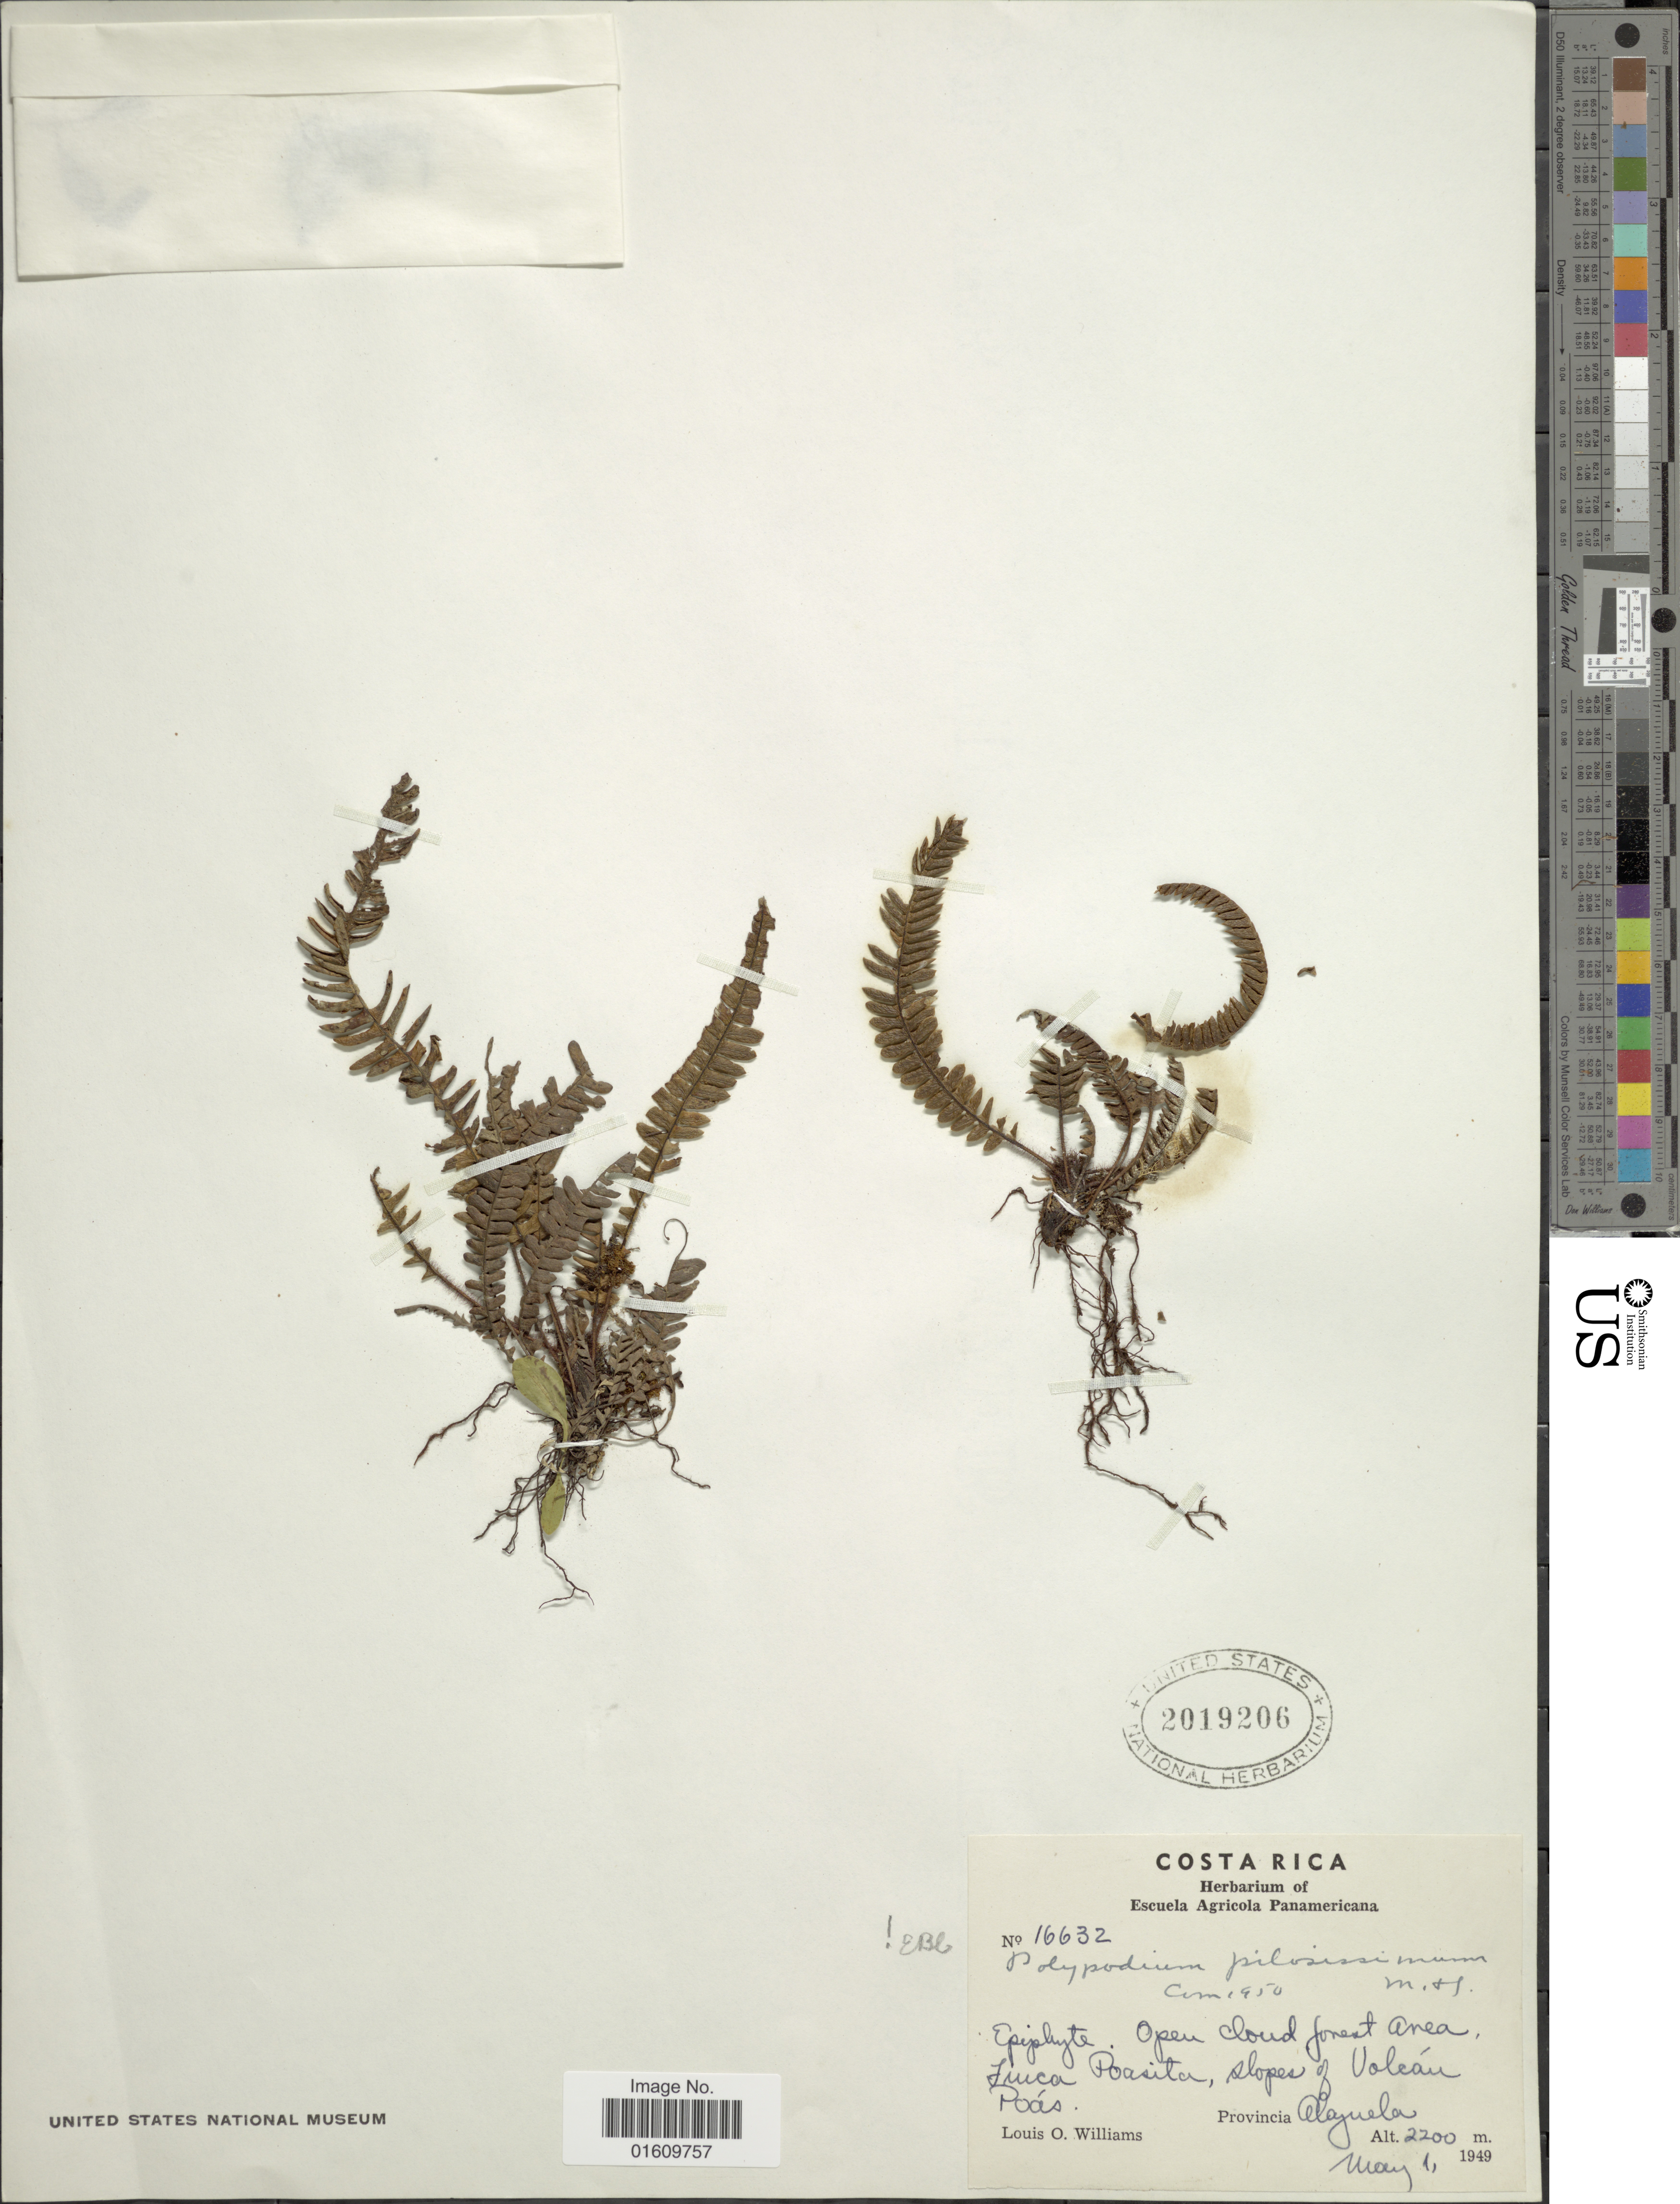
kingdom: Plantae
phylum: Tracheophyta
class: Polypodiopsida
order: Polypodiales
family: Polypodiaceae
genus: Melpomene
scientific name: Melpomene xiphopteroides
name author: (Liebm.) A.R. Sm. & R.C. Moran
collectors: L. O. Williams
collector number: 16632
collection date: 1949-05-01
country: Costa Rica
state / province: Alajuela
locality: Open cloud forest area Juica Poasita, slopes of Volcan Poas, Provincia Alajuela.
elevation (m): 2200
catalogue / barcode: US 2019206